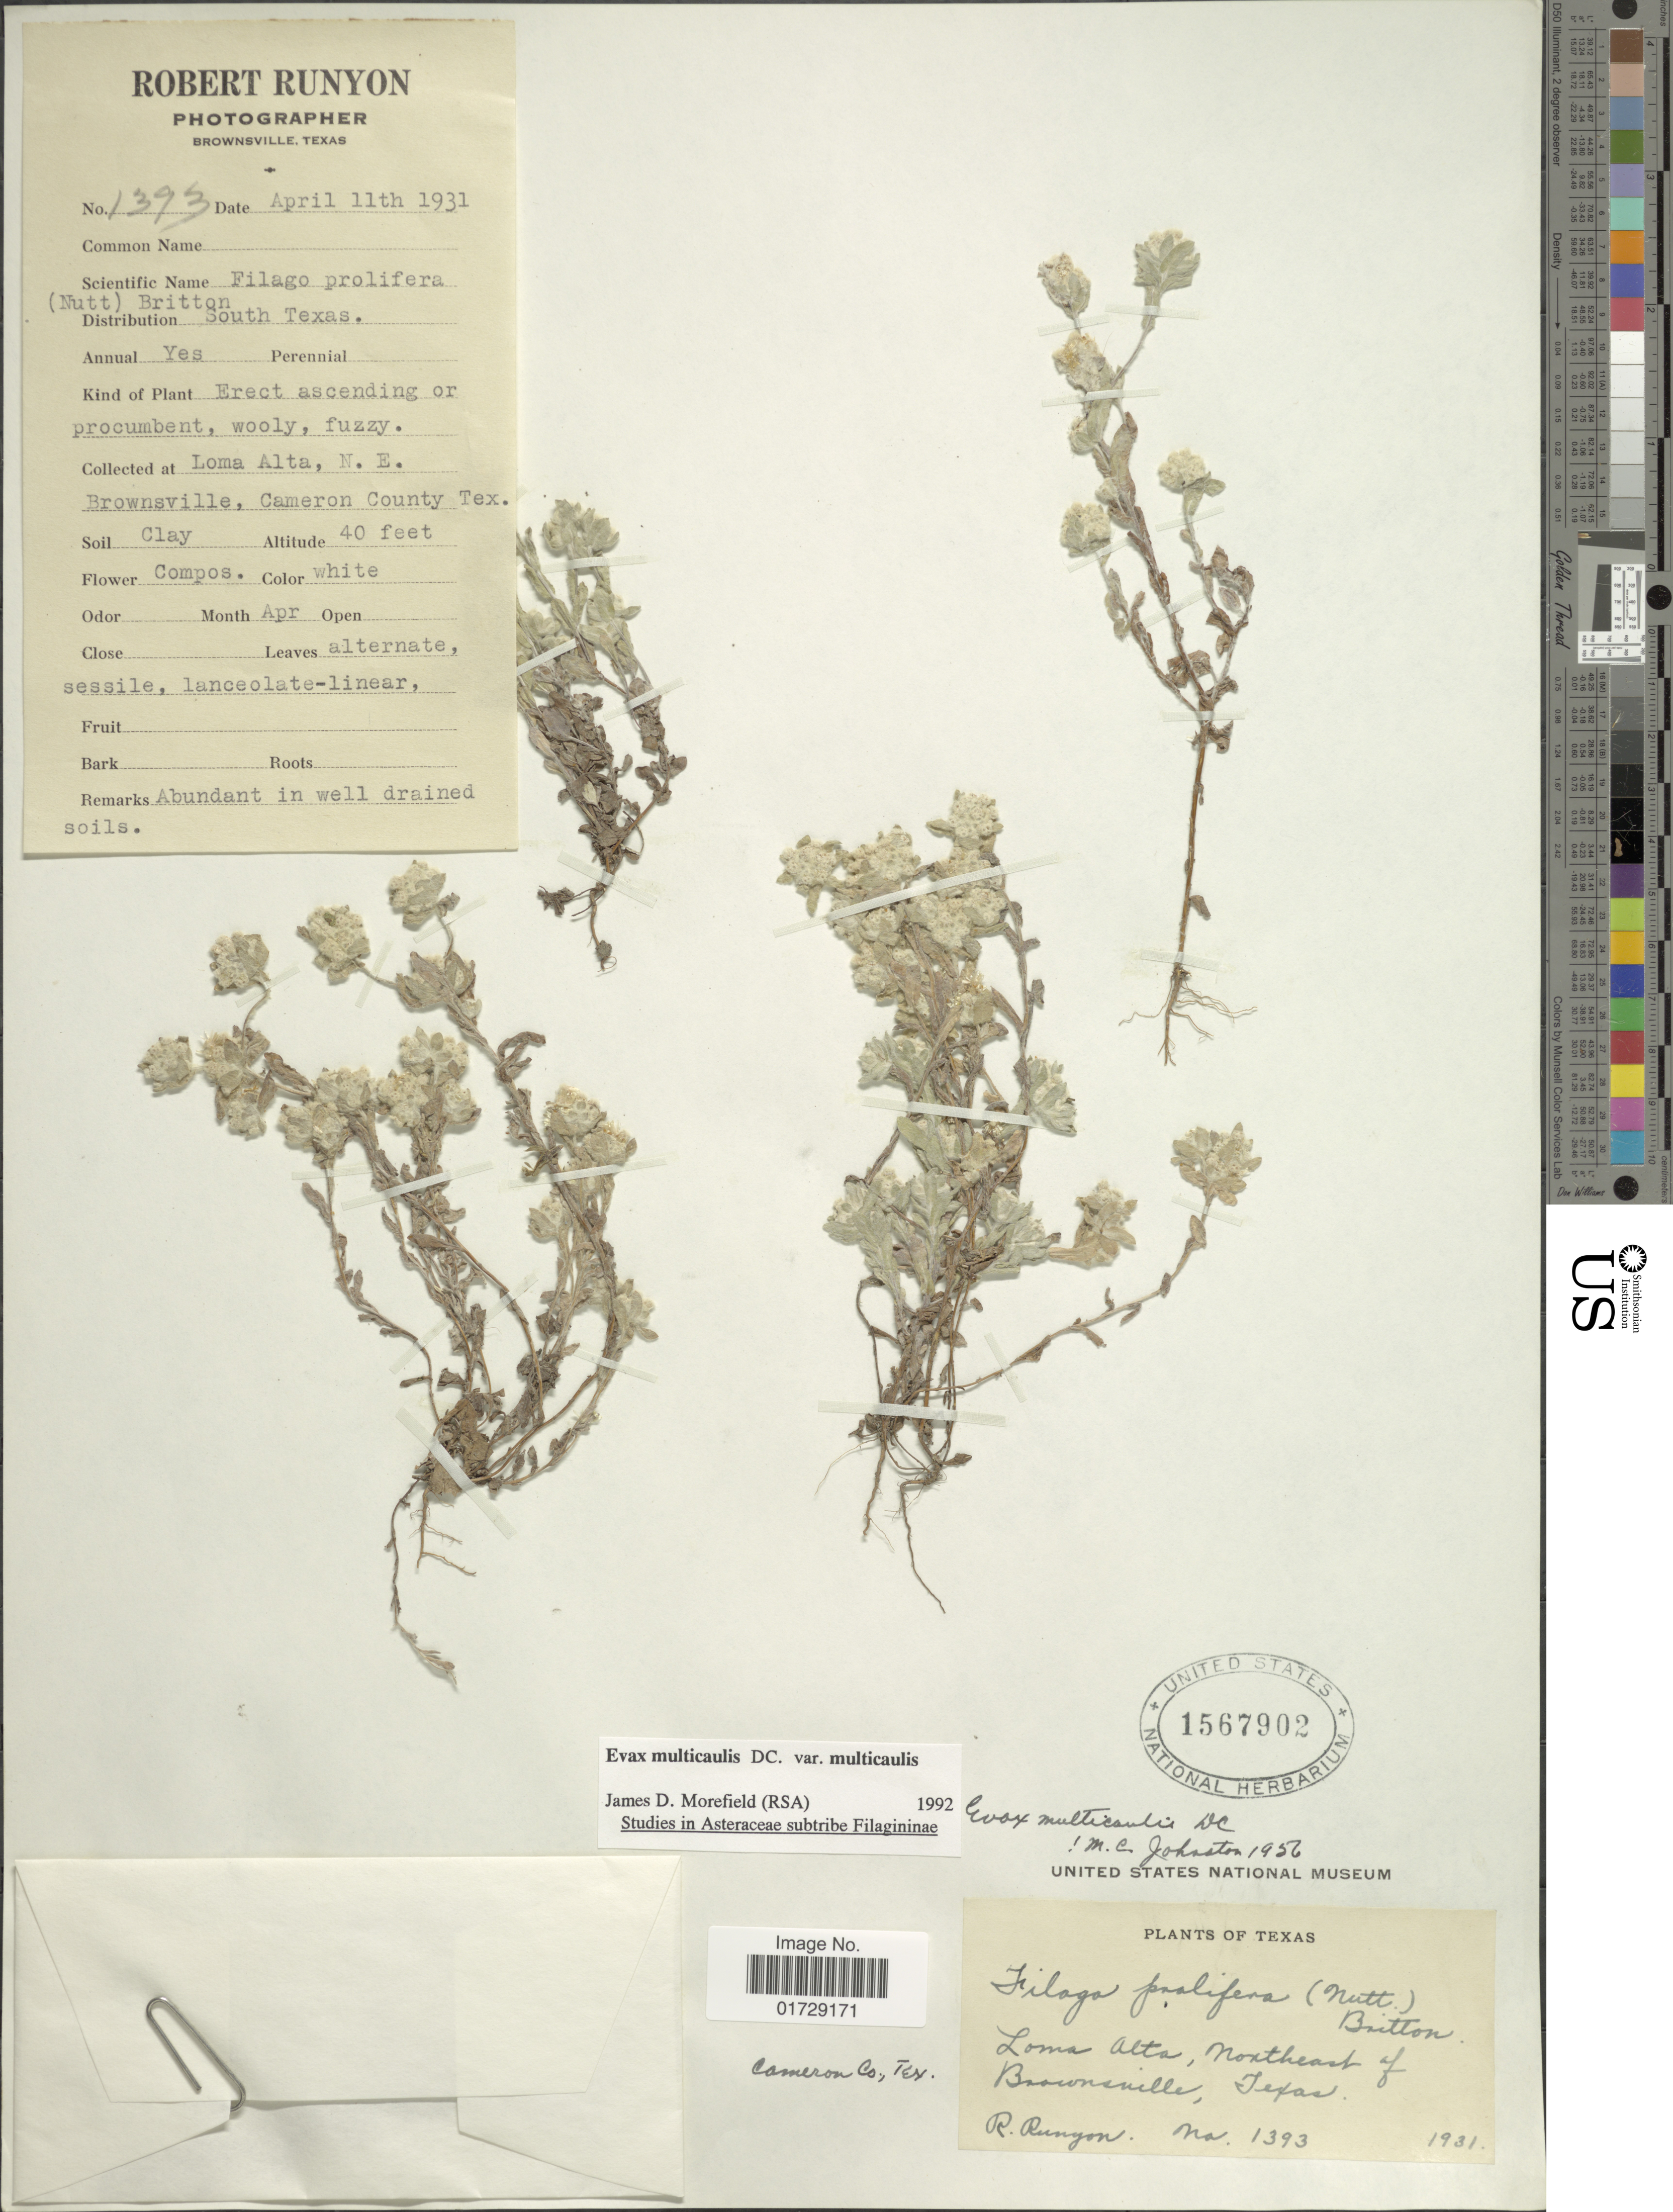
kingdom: Plantae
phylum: Tracheophyta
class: Magnoliopsida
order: Asterales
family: Asteraceae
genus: Evax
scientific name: Evax multicaulis var. multicaulis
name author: DC.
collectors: R. Runyon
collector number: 1393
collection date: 1931-04-11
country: United States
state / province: Texas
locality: Loma Alta, N.E. Brownsville, Cameron County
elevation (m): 12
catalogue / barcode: US 1567902